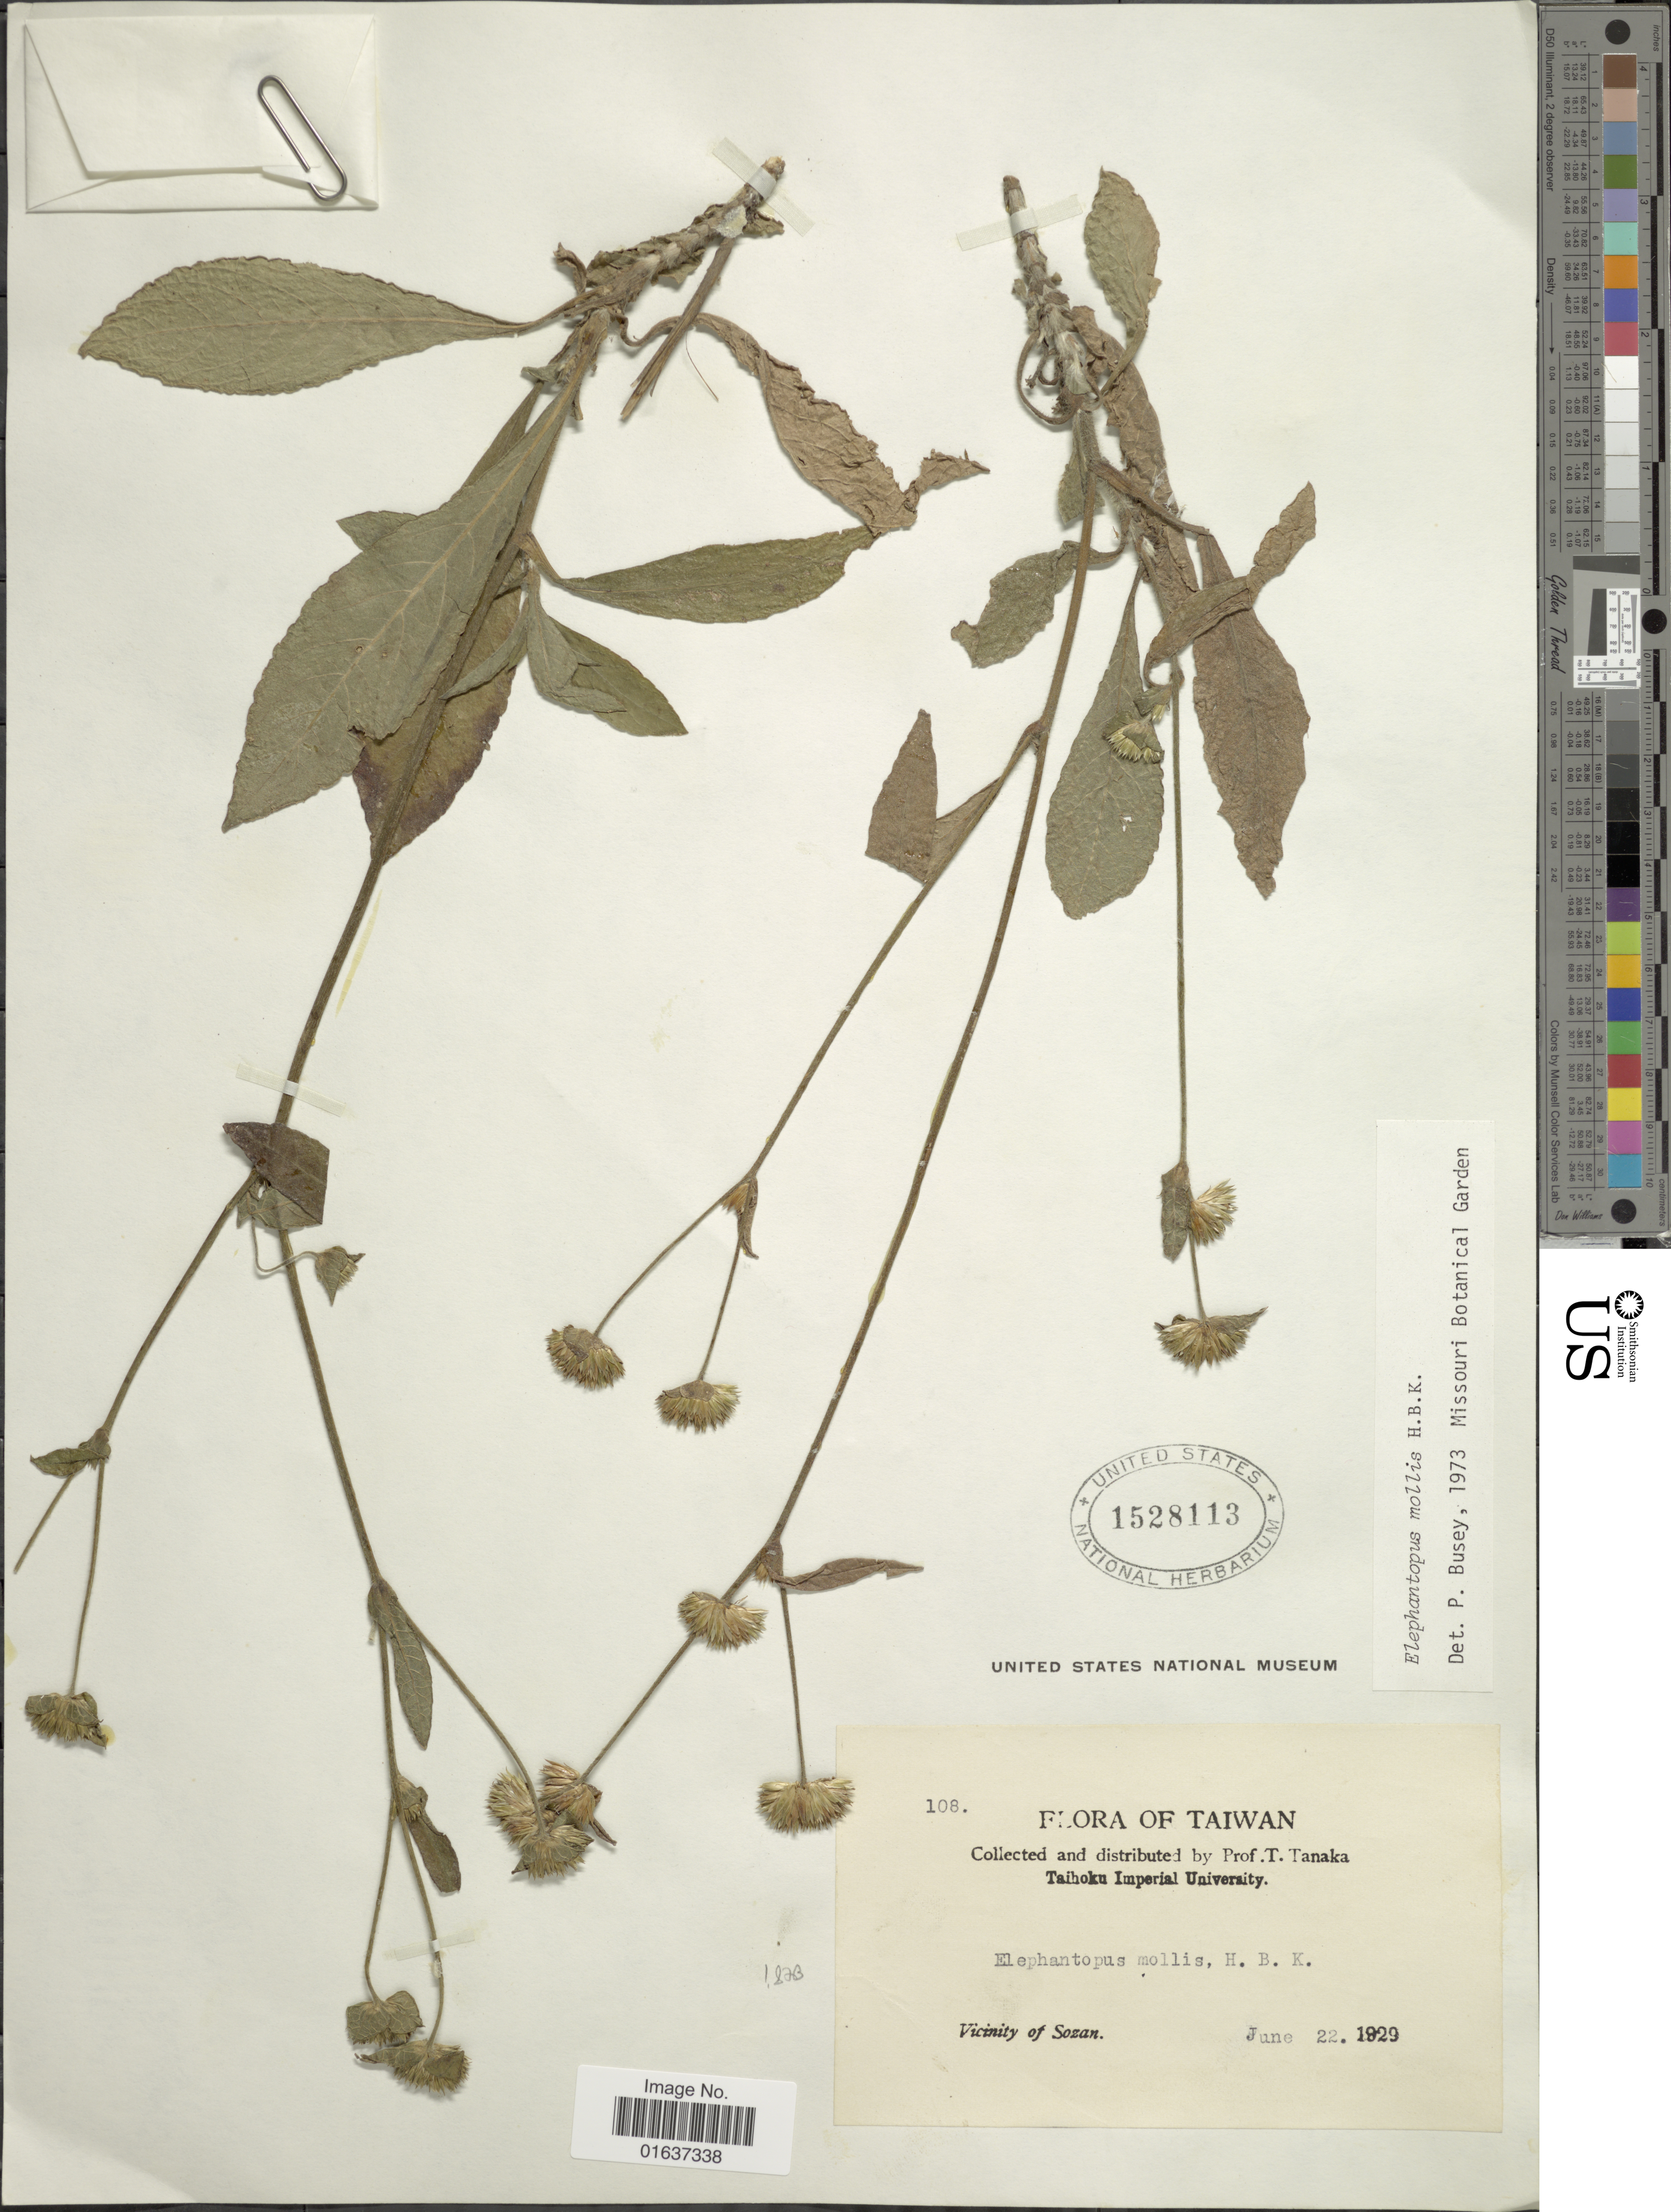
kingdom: Plantae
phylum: Tracheophyta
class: Magnoliopsida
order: Asterales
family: Asteraceae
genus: Elephantopus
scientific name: Elephantopus mollis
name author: Kunth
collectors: T. Tanaka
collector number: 108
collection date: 1929-06-22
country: Taiwan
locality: Vicinity of Sozan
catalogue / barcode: US 1528113